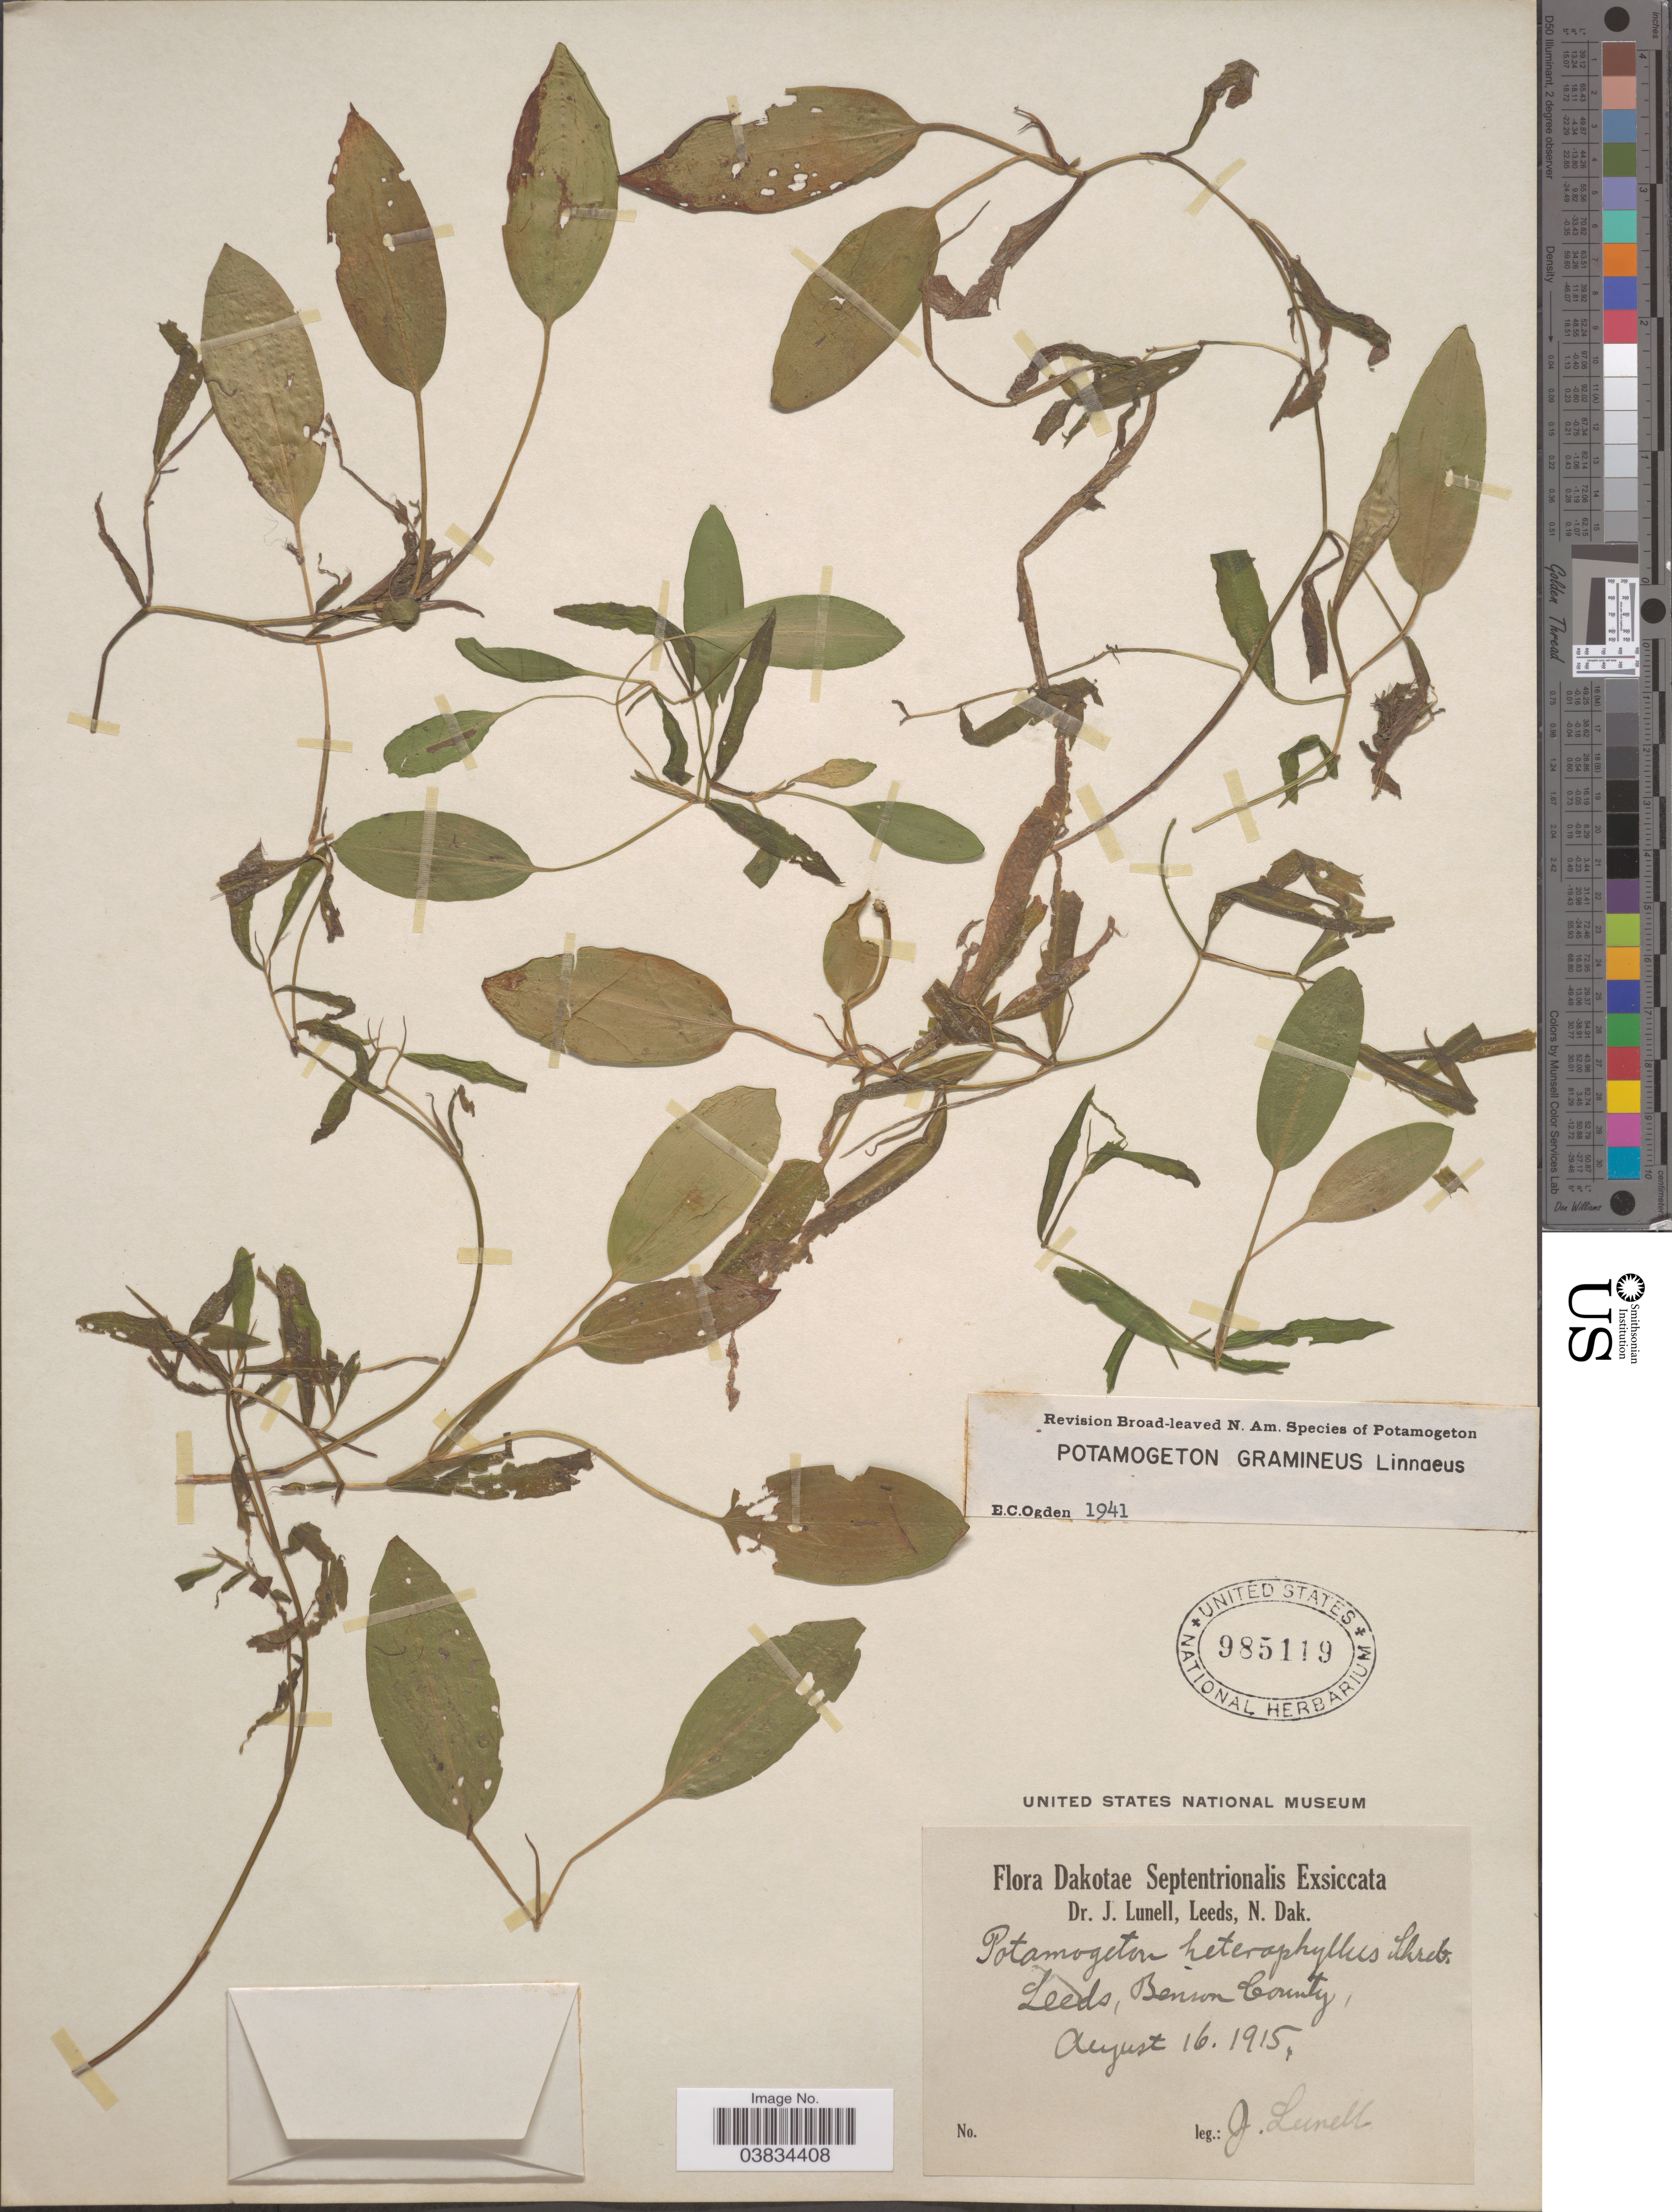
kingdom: Plantae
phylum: Tracheophyta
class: Liliopsida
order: Alismatales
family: Potamogetonaceae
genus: Potamogeton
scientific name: Potamogeton gramineus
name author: L.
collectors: J. Lunell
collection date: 1915-08-16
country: United States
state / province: North Dakota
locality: Dakotae Septentrionalis. Leeds, N. Dak. Benson County.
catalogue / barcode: US 985119